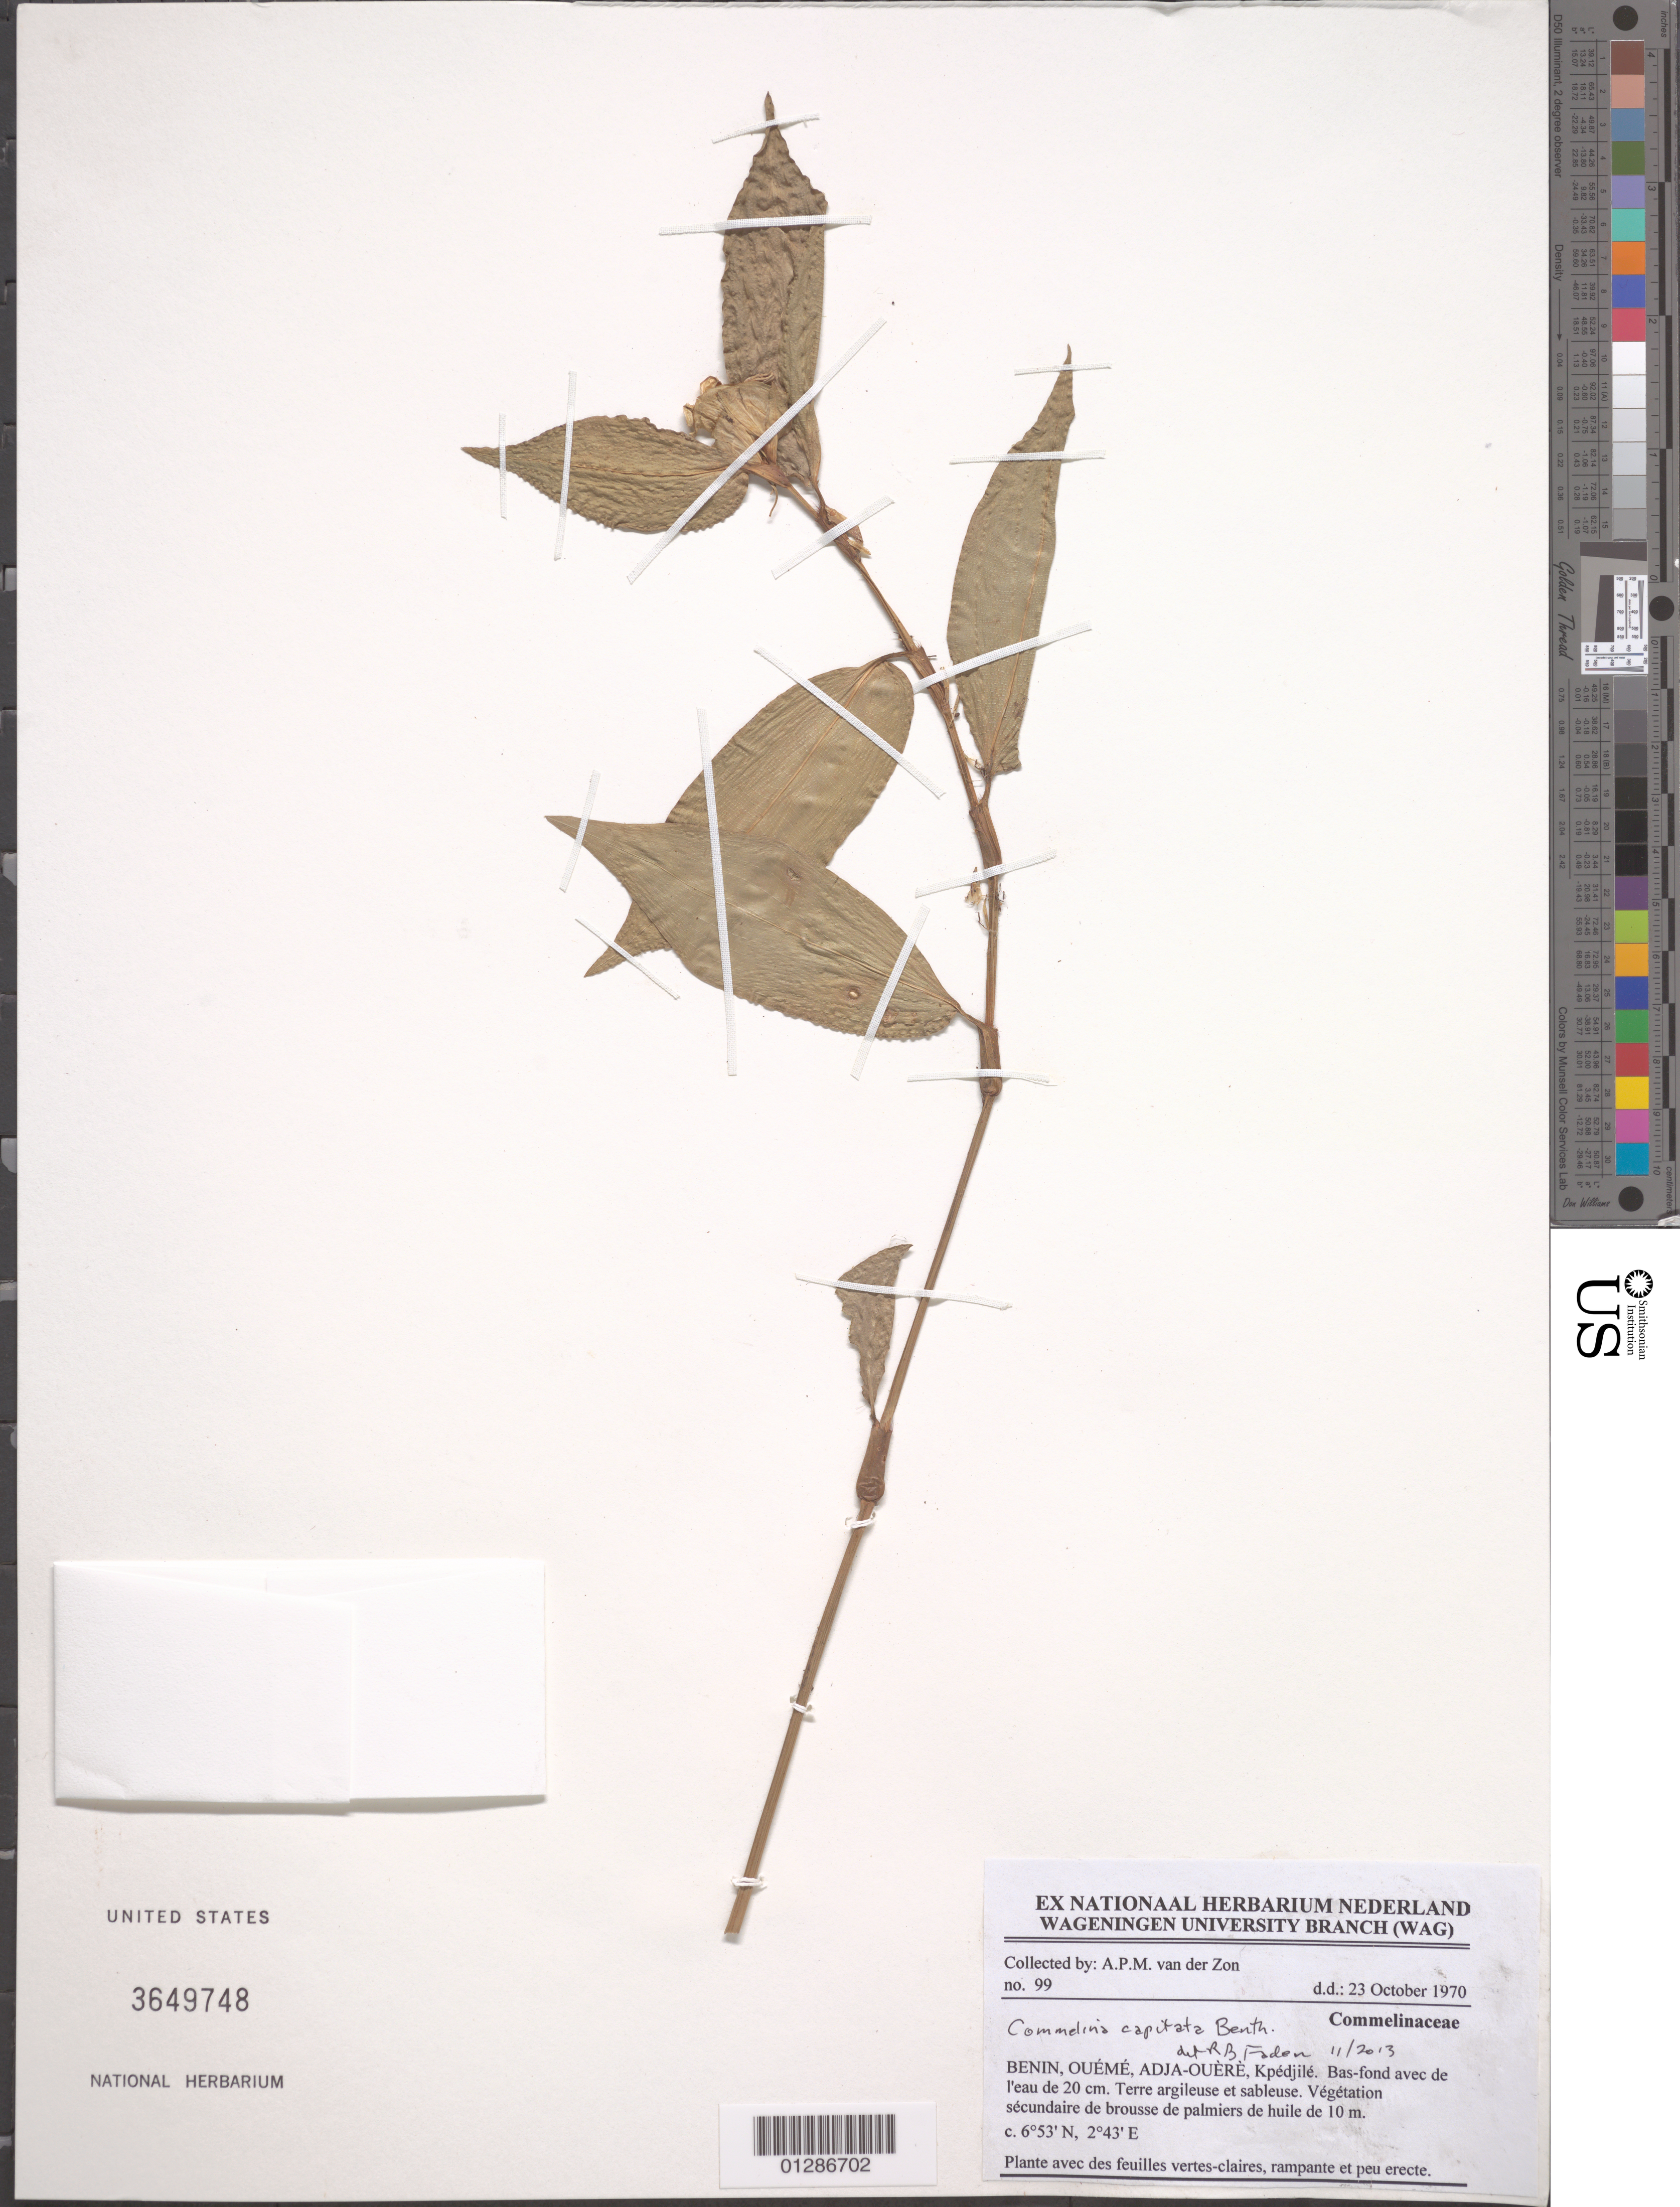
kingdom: Plantae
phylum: Tracheophyta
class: Liliopsida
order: Commelinales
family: Commelinaceae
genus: Commelina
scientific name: Commelina capitata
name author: Benth.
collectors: A. van der Zon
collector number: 99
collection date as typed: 23 Oct 1970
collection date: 1970-10-23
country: Benin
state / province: Oueme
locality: Adja-Ouere, Kredjile.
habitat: Erect.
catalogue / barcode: US 3649748